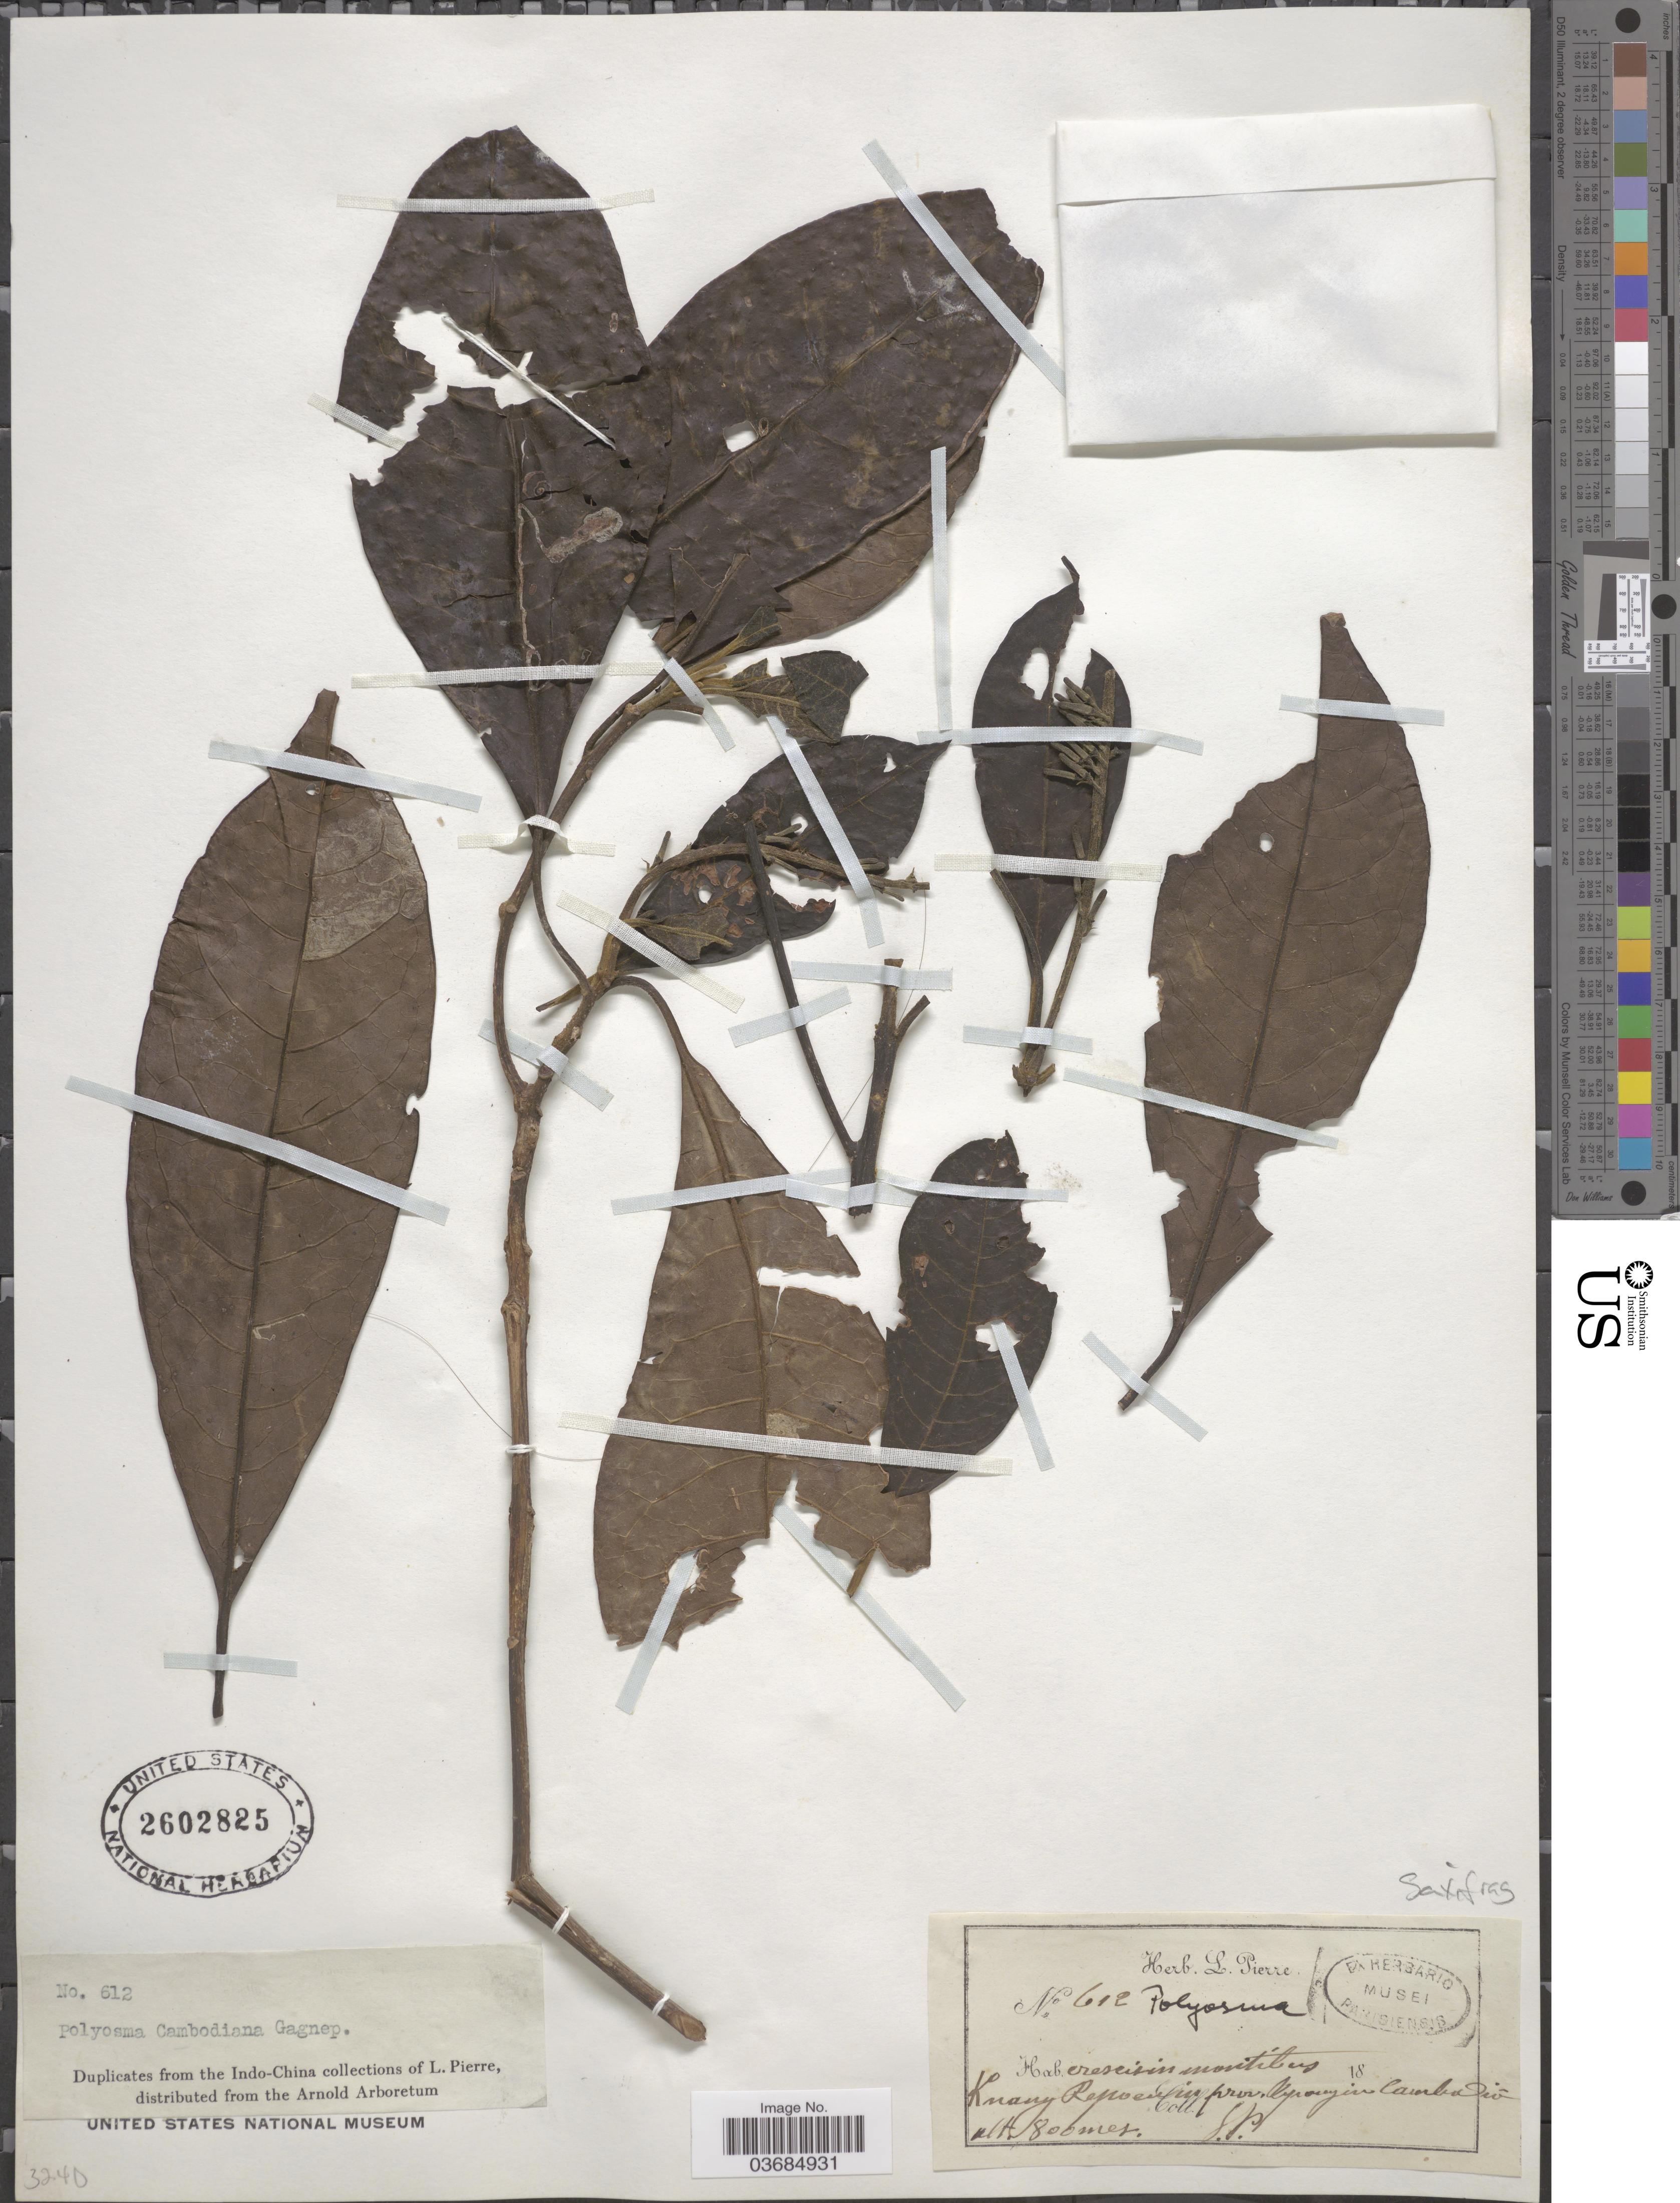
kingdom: Plantae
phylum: Tracheophyta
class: Magnoliopsida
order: Escalloniales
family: Escalloniaceae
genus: Polyosma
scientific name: Polyosma cambodiana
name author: Gagnep.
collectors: L. Pierre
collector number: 612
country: Cambodia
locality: Knang Reponiu [interpreted] in prov. Kyongin [interpreted] Cambodiâ.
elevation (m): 800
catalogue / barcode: US 2602825